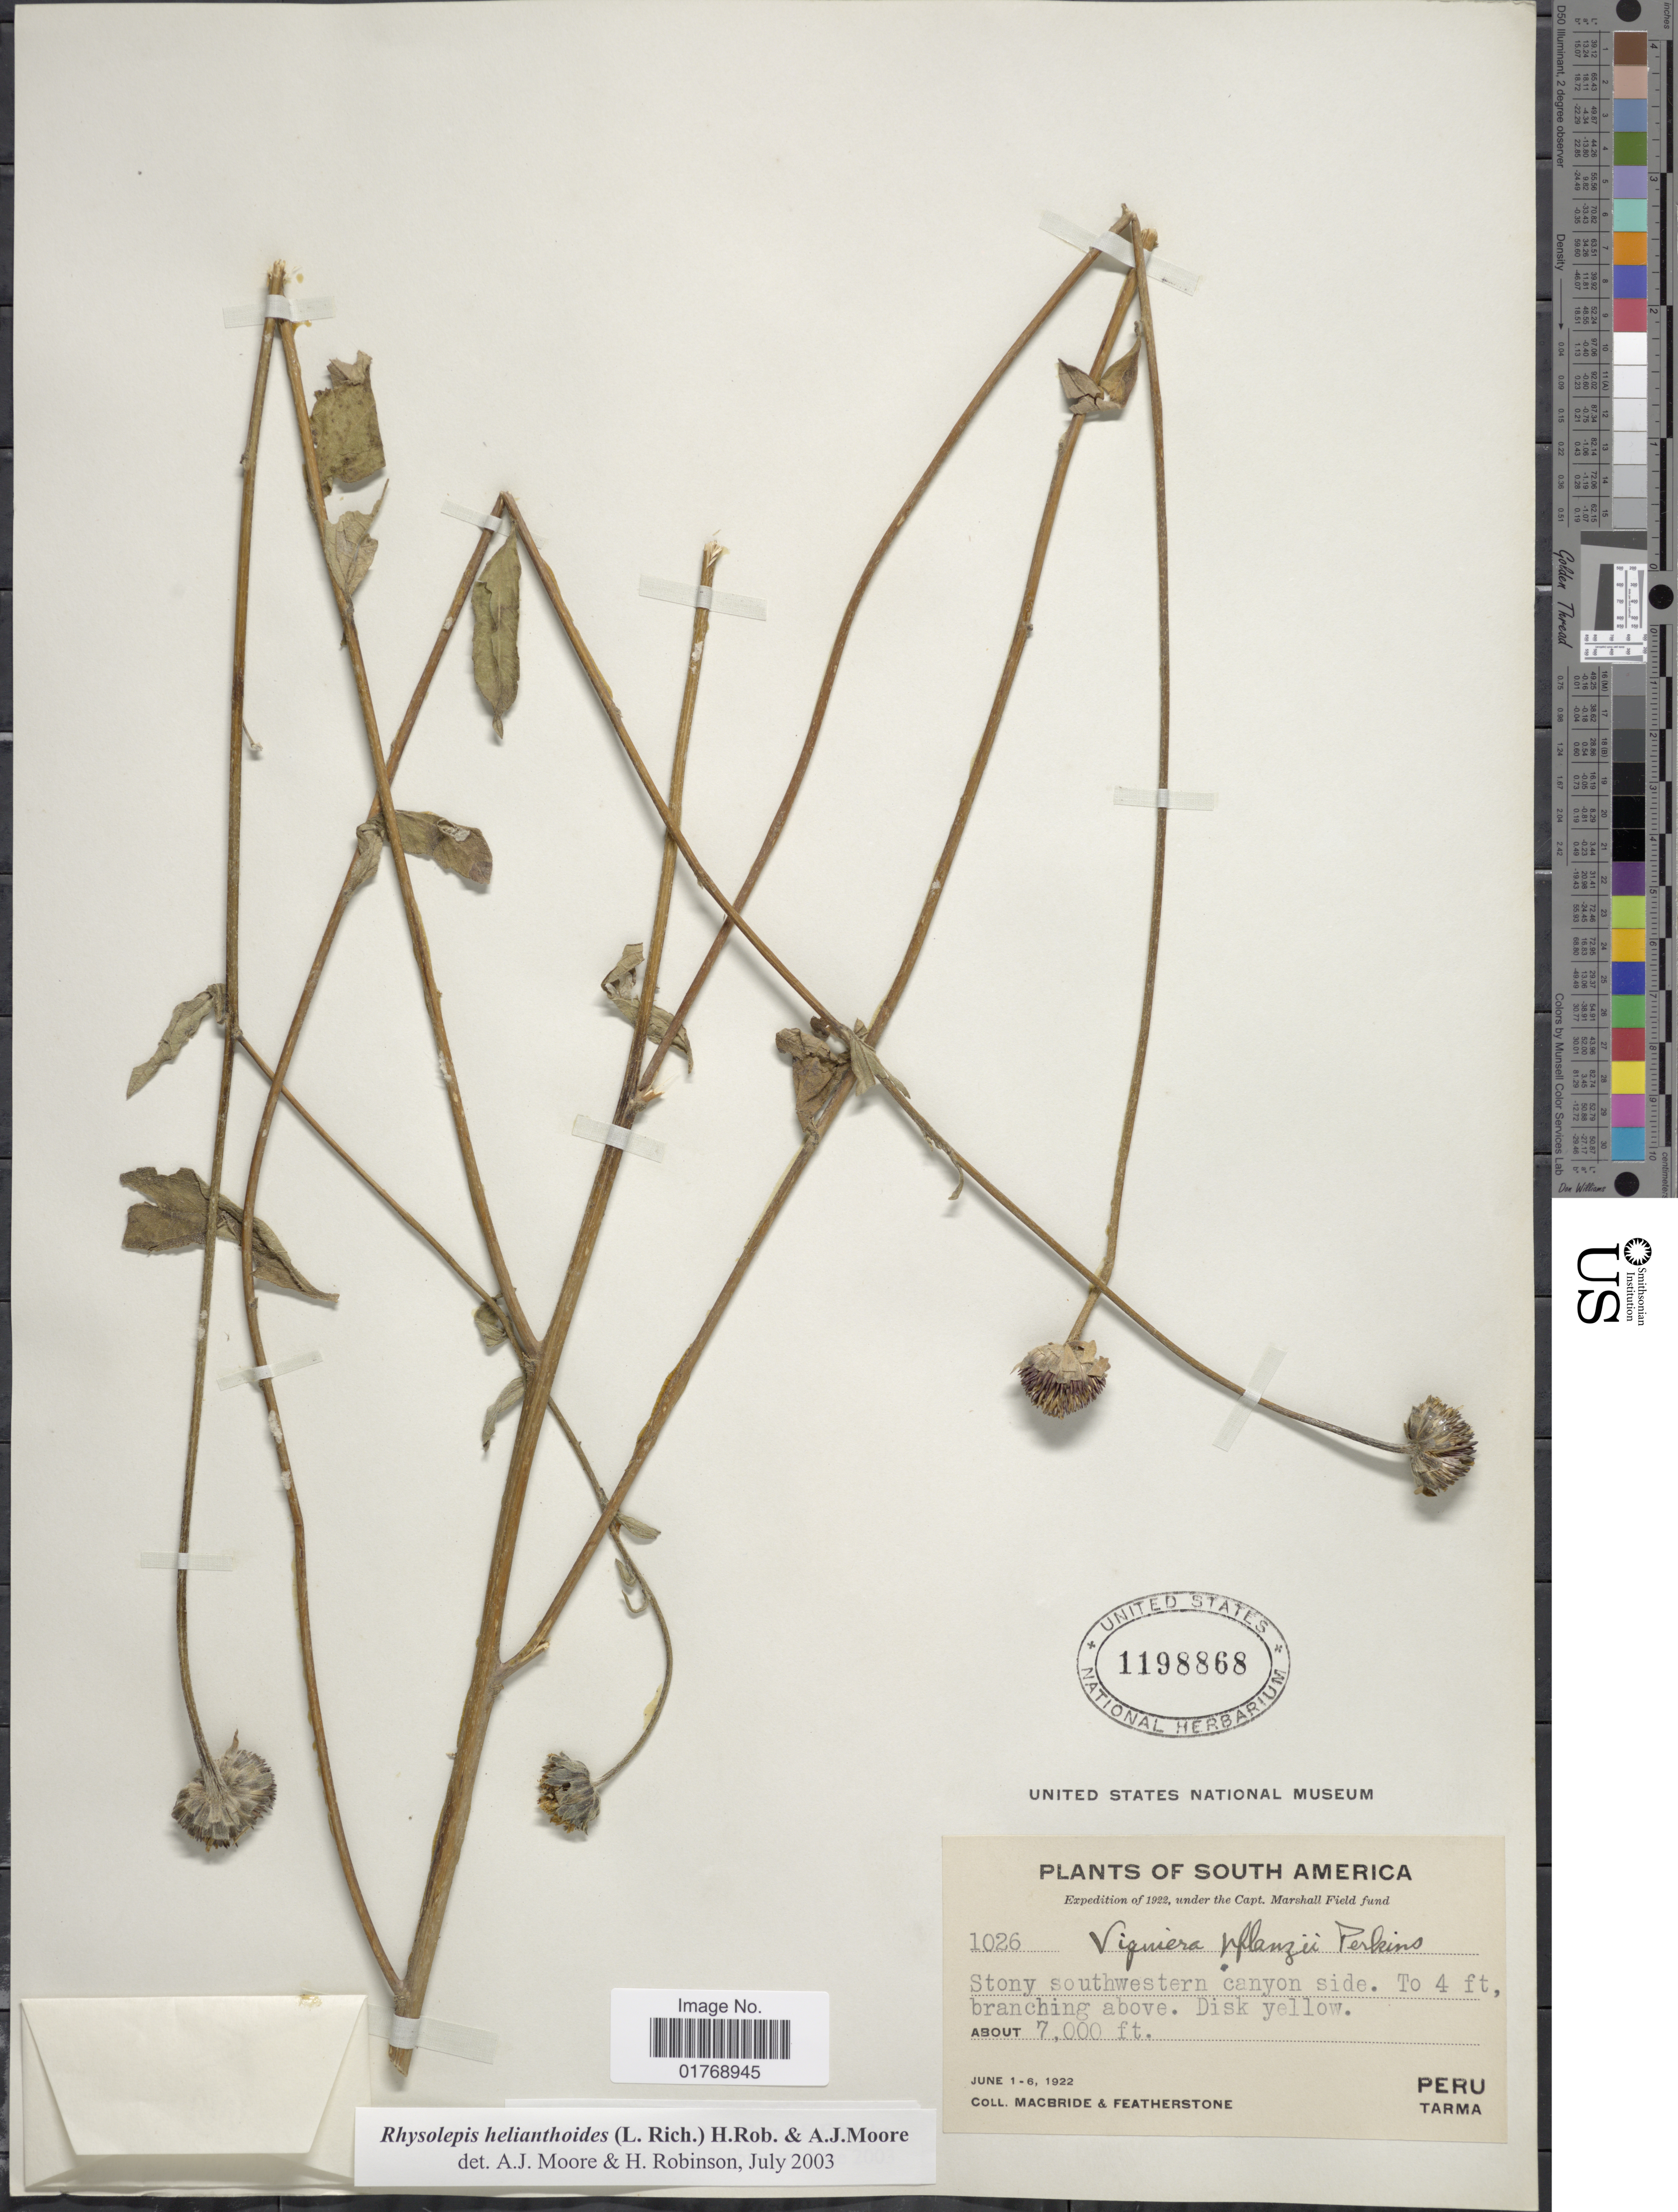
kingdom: Plantae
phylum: Tracheophyta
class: Magnoliopsida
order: Asterales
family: Asteraceae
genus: Viguiera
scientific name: Viguiera procumbens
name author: (Pers.) S.F. Blake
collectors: Macbride, -- & -. Featherstone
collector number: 1026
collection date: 1922-06-01/1922-06-06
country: Peru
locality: Stony southwestern canyon side. Peru. Tarma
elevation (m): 2134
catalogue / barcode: US 1198868